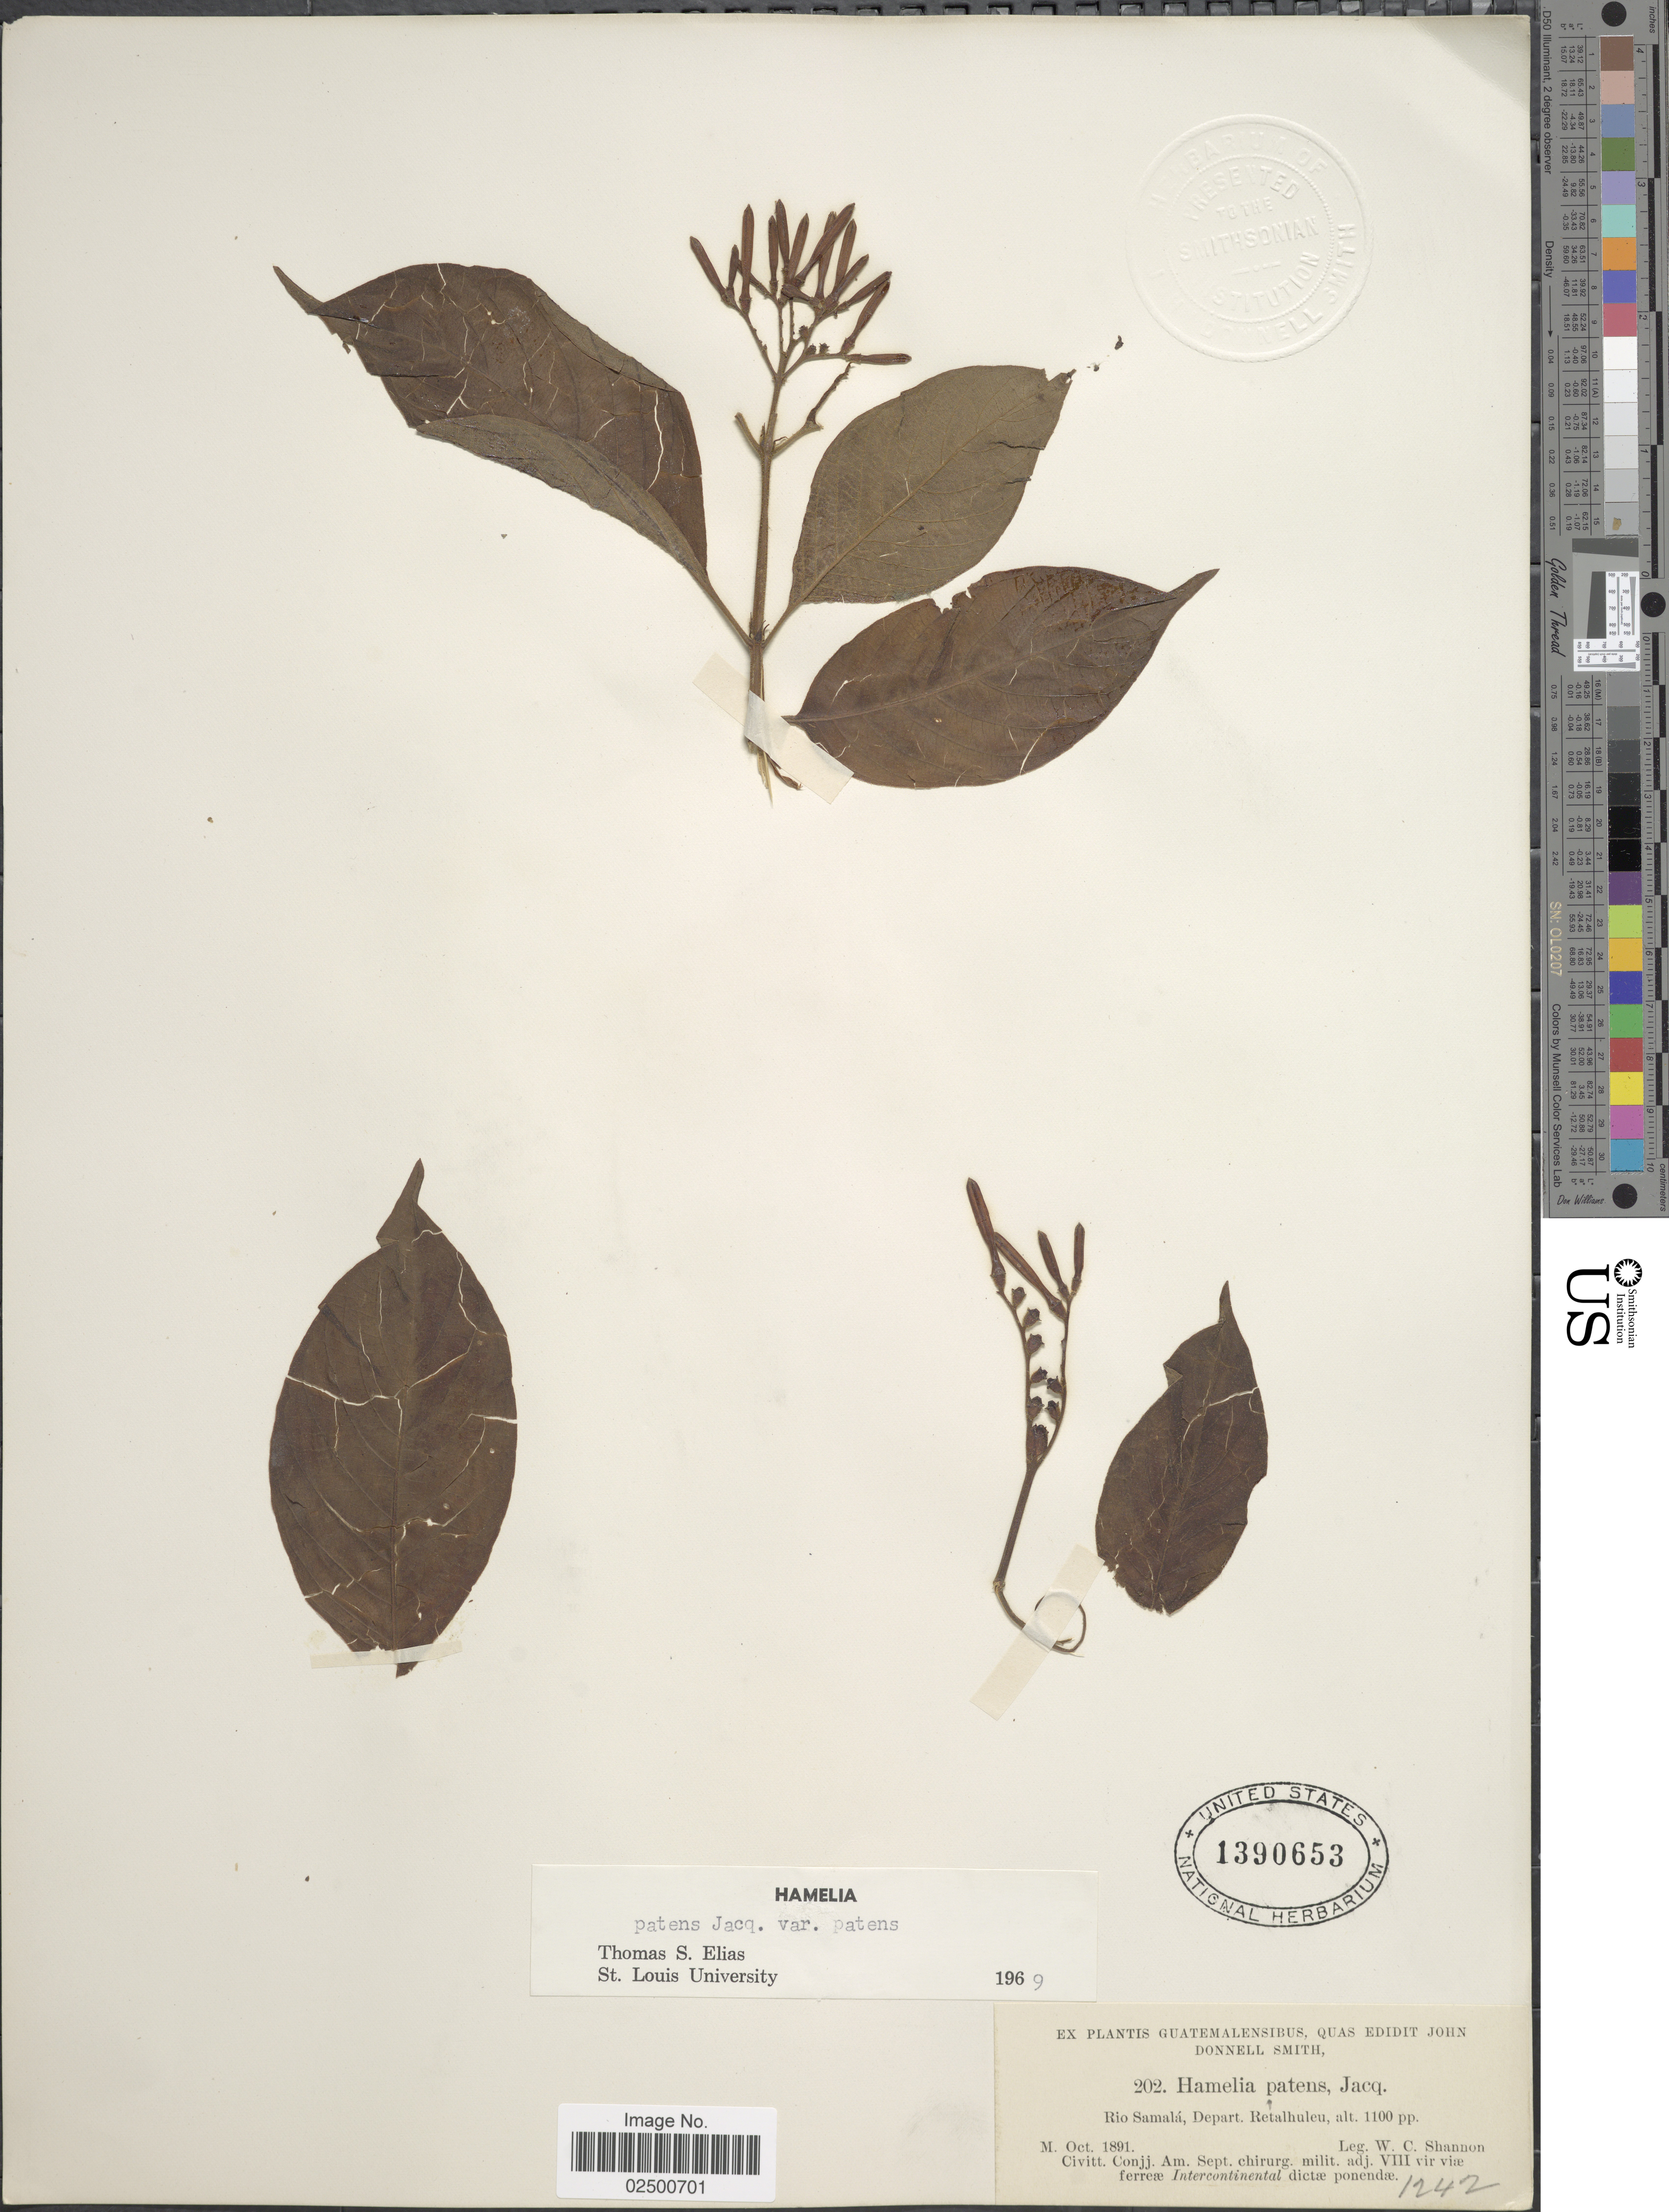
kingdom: Plantae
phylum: Tracheophyta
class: Magnoliopsida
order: Gentianales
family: Rubiaceae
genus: Hamelia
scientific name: Hamelia patens var. patens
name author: Jacq.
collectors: W. C. Shannon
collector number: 202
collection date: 1891-10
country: Guatemala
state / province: Retalhuleu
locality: Rio Samala, Depart. Retalhuleu.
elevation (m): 335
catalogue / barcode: US 1390653